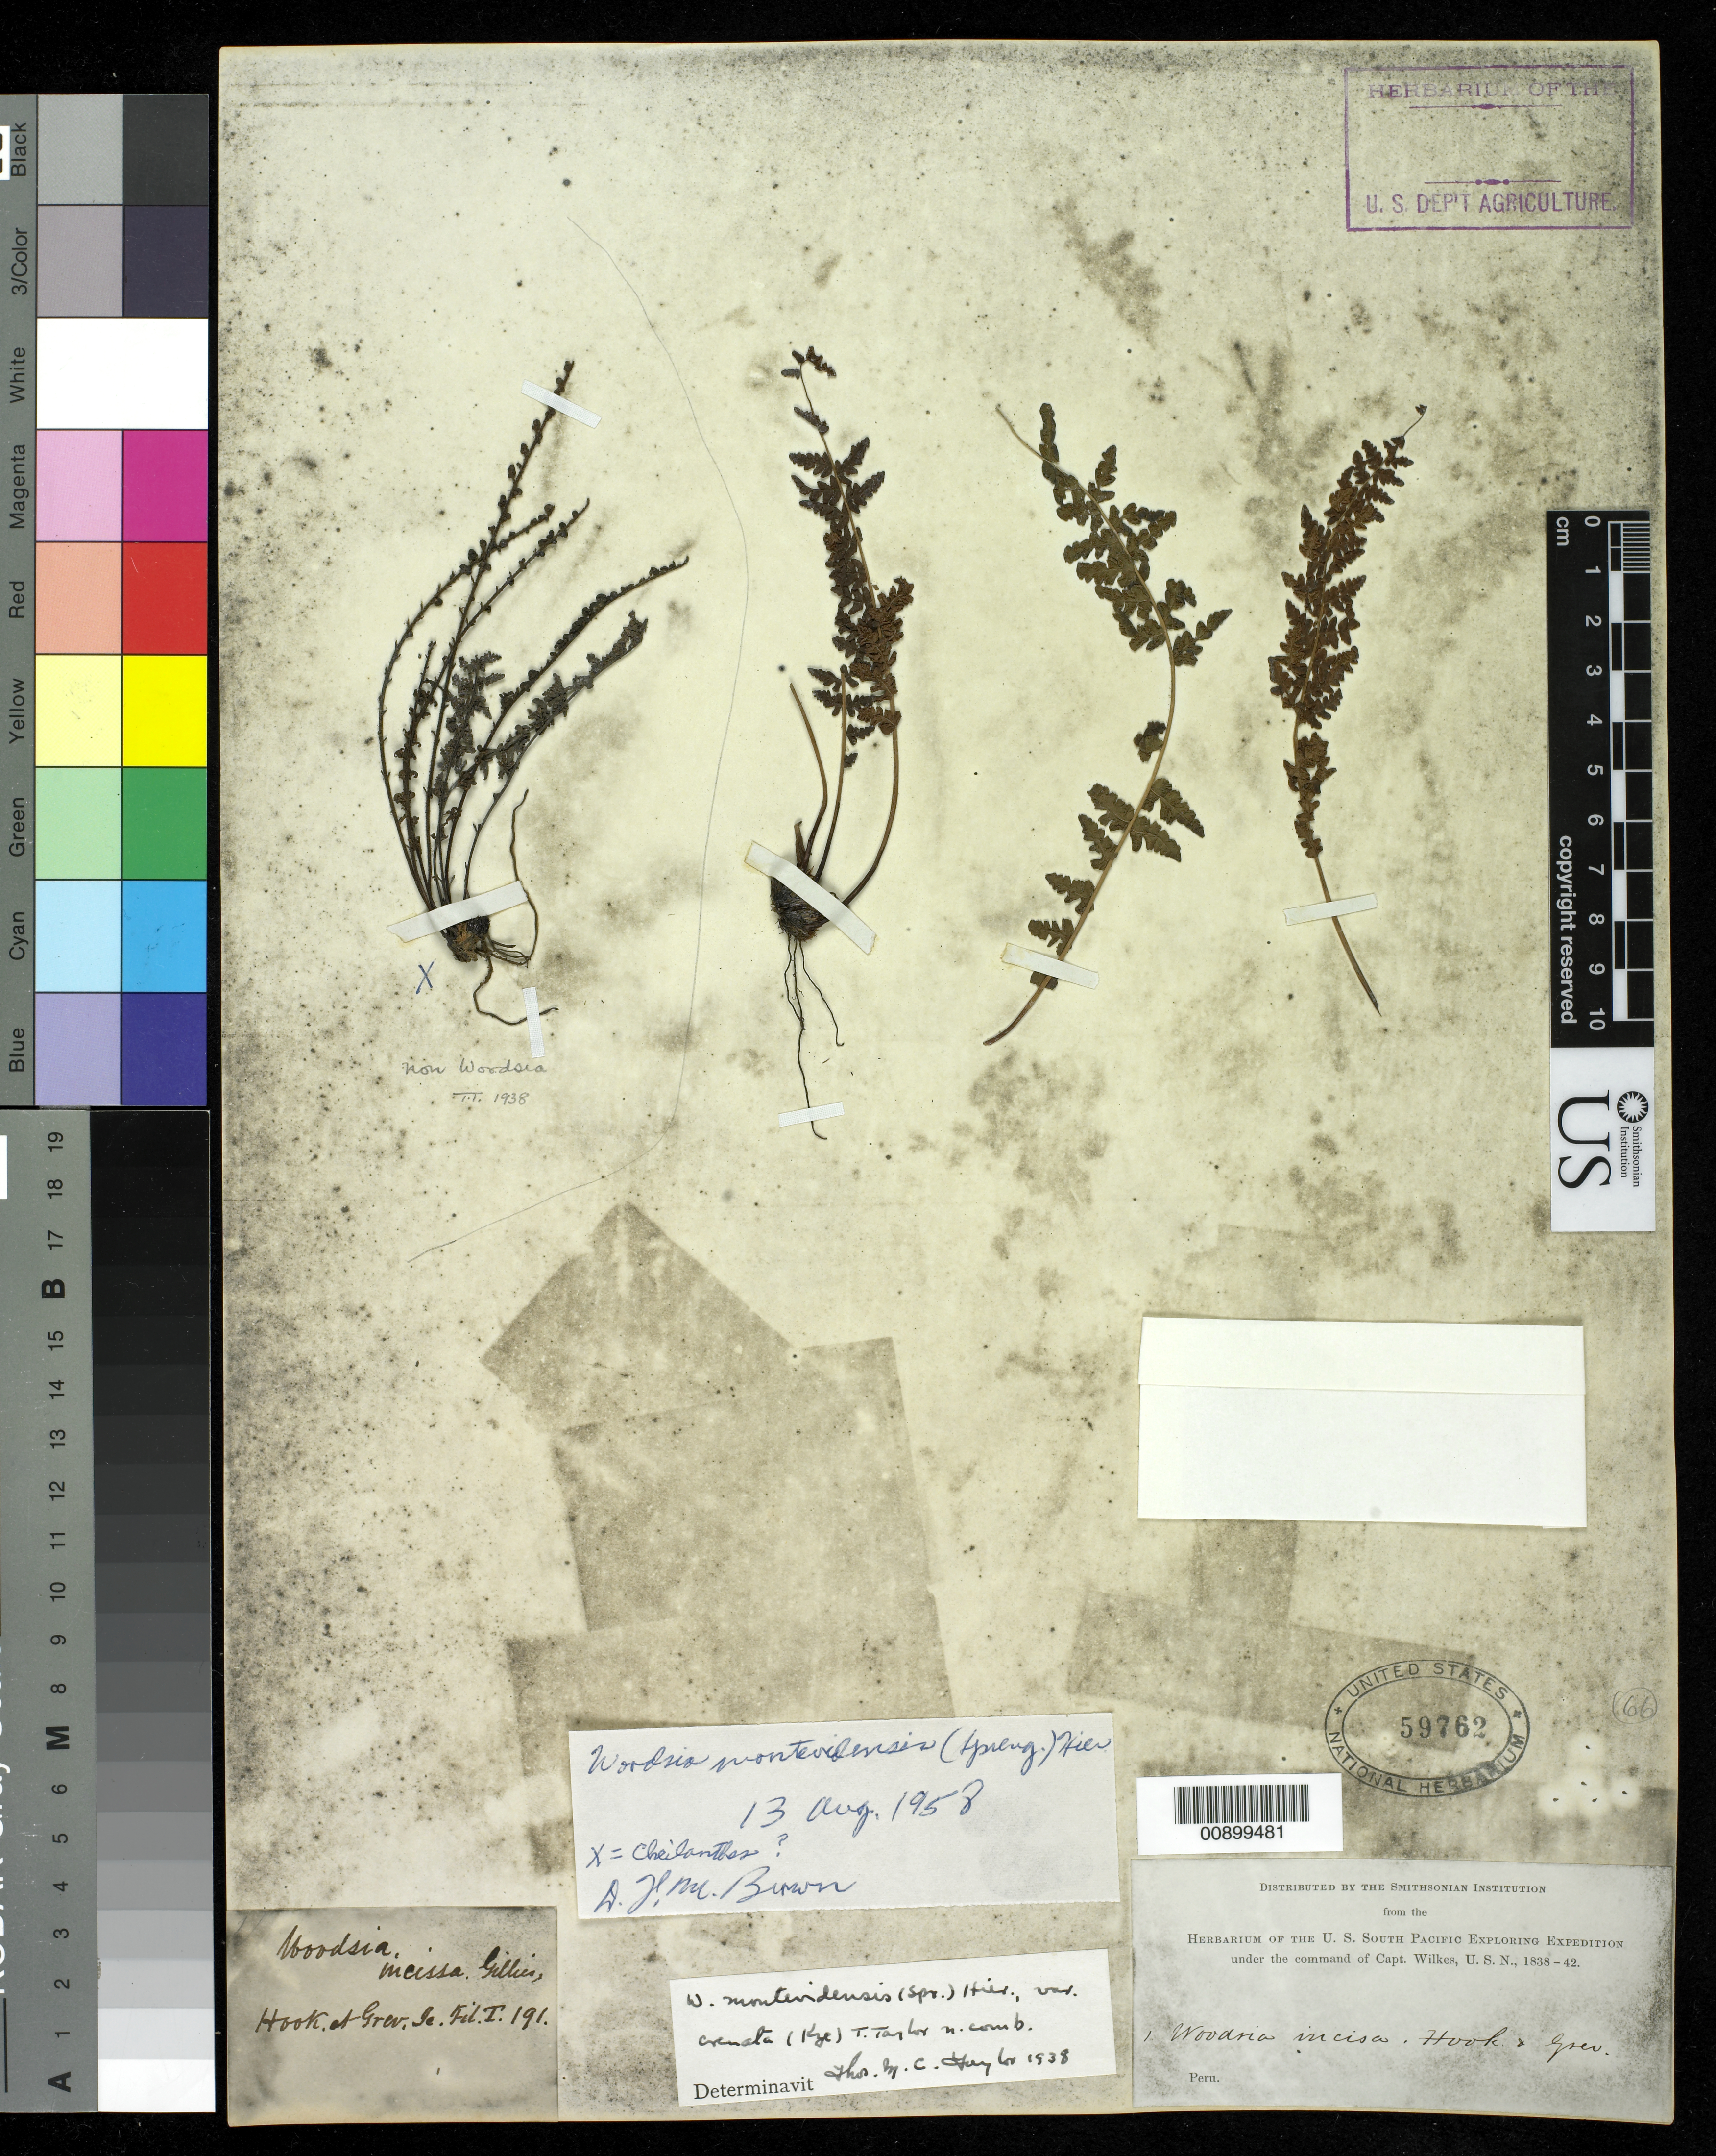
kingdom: Plantae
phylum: Tracheophyta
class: Polypodiopsida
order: Polypodiales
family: Woodsiaceae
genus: Woodsia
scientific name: Woodsia montevidensis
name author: (Spreng.) Hieron.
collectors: Wilkes Explor. Exped.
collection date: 1838/1842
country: Peru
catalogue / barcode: US 59762